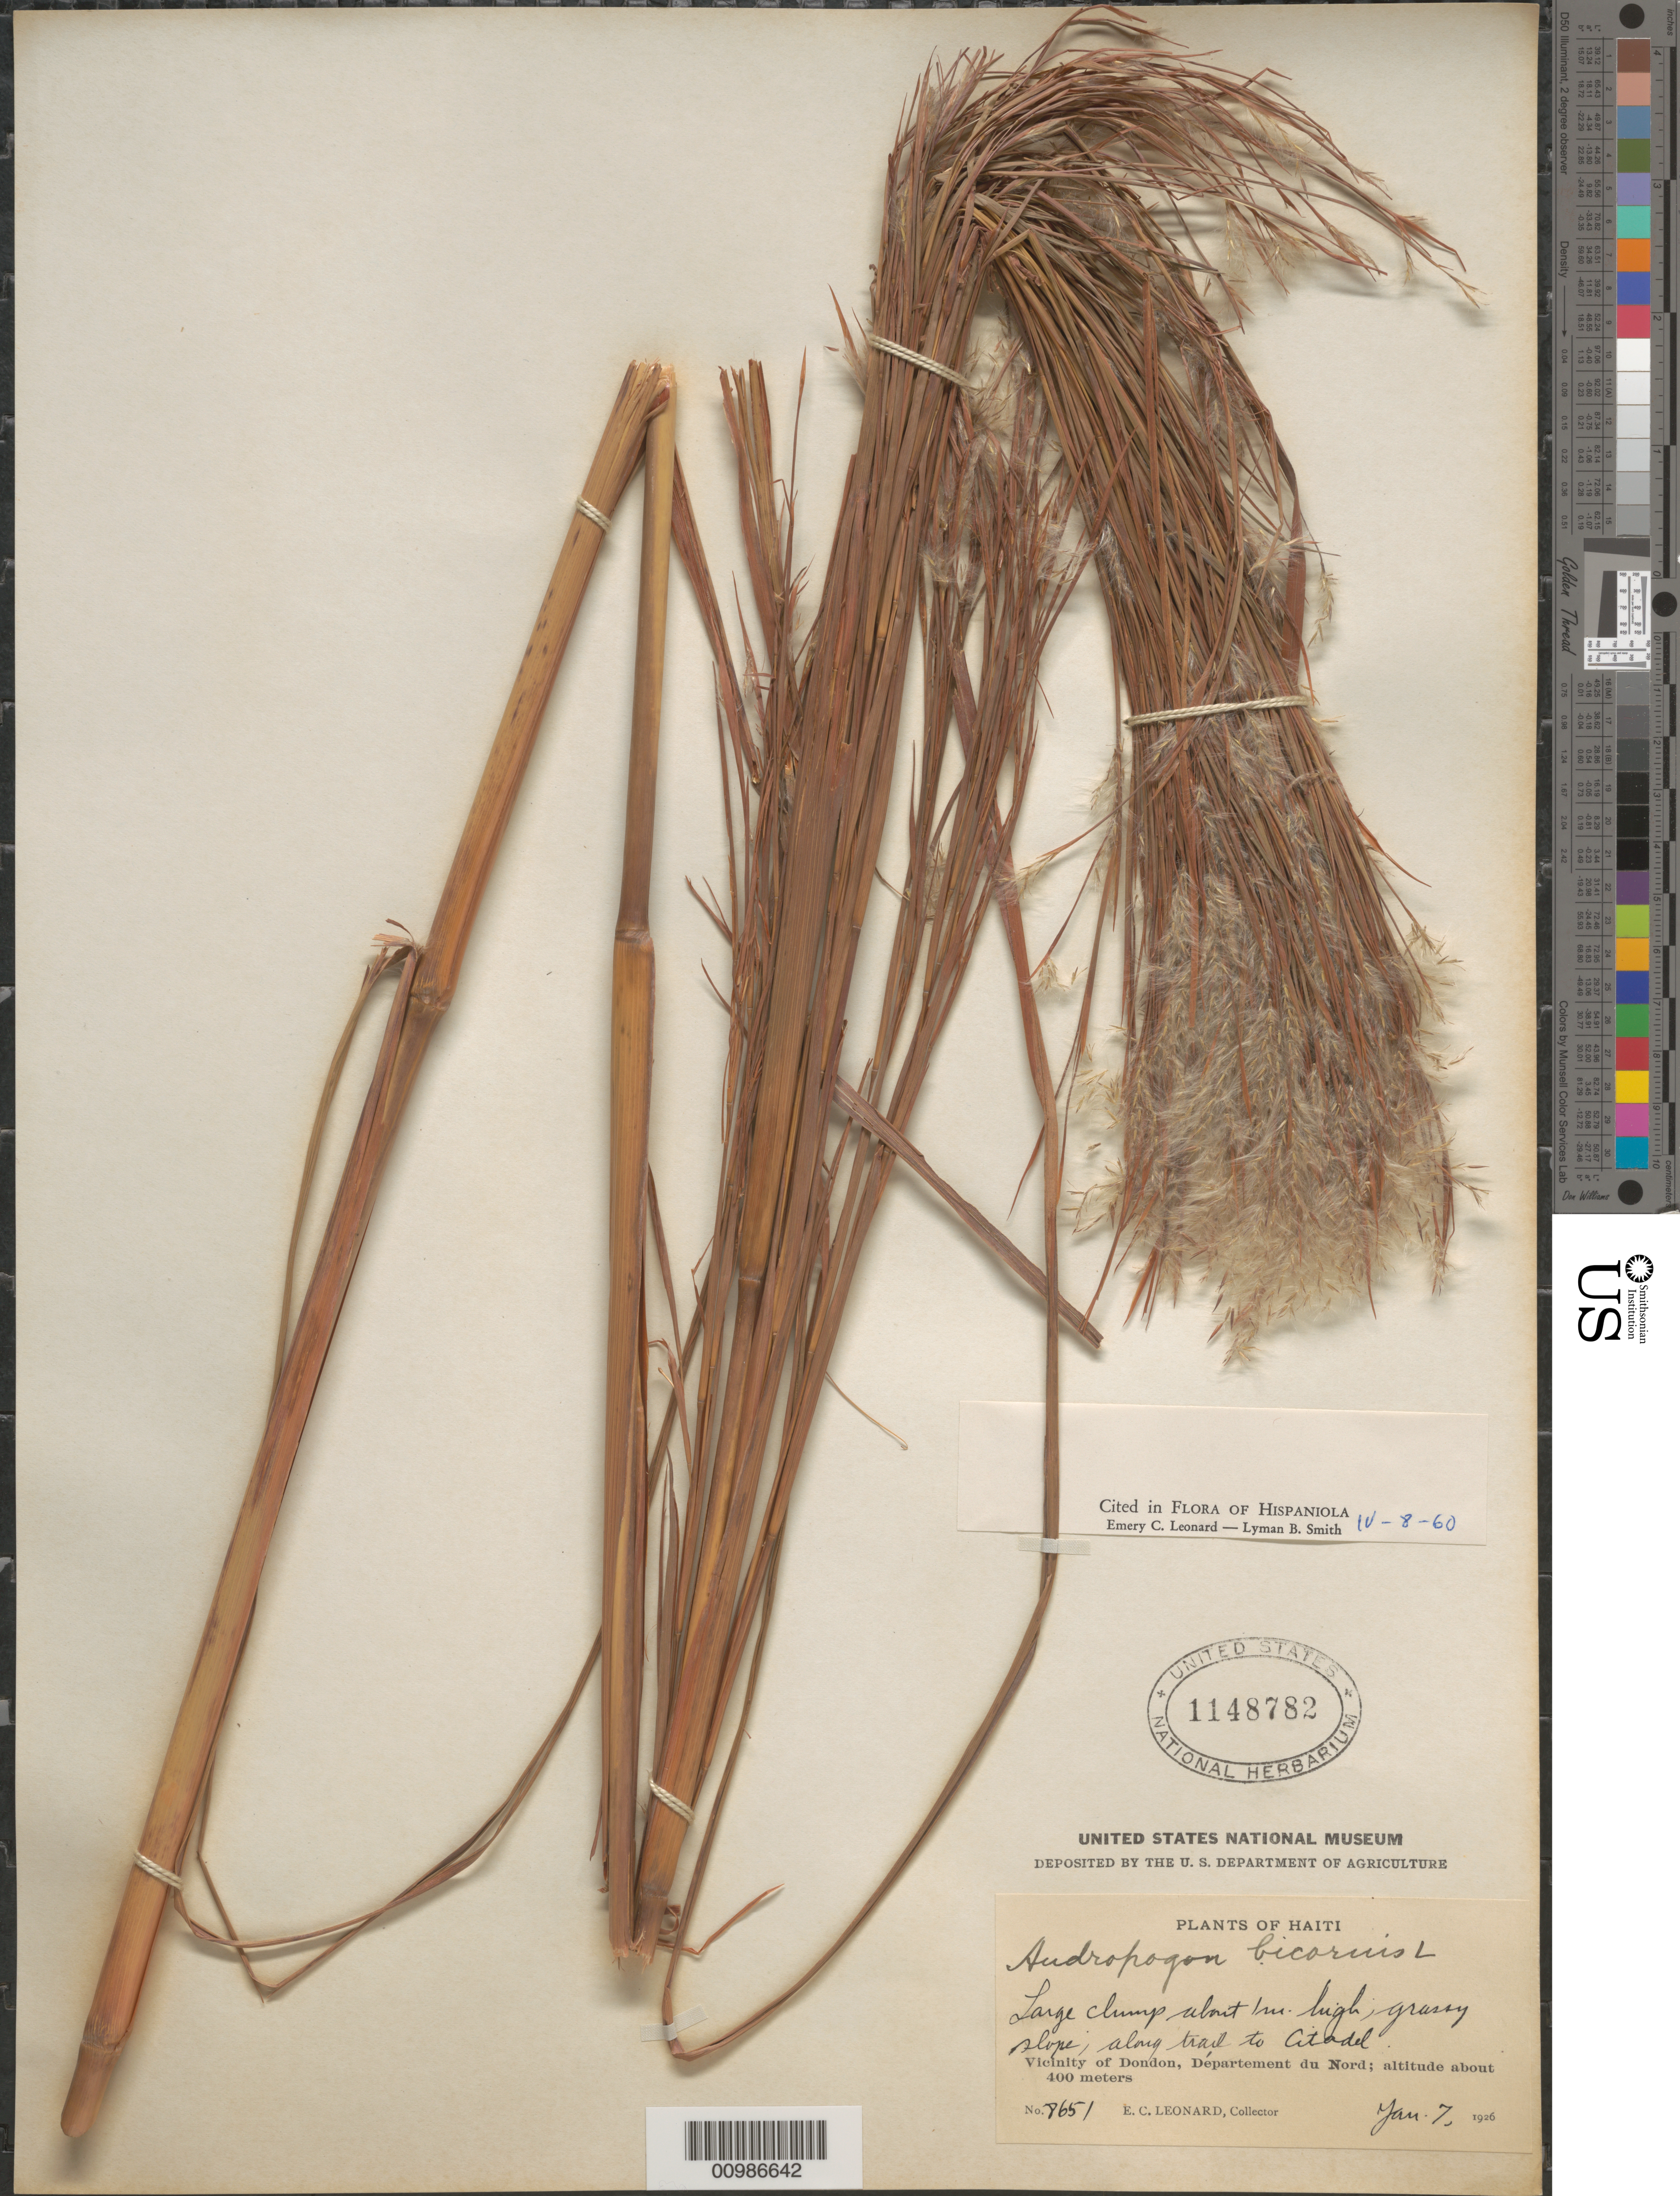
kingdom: Plantae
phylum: Tracheophyta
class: Liliopsida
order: Poales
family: Poaceae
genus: Andropogon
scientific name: Andropogon bicornis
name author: L.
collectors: E. C. Leonard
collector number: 8651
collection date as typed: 07 Jan 1926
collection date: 1926-01-07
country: Haiti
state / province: Nord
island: Hispaniola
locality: Vicinity of Dondon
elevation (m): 400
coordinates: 0 N, 0 E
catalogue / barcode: US 1148782